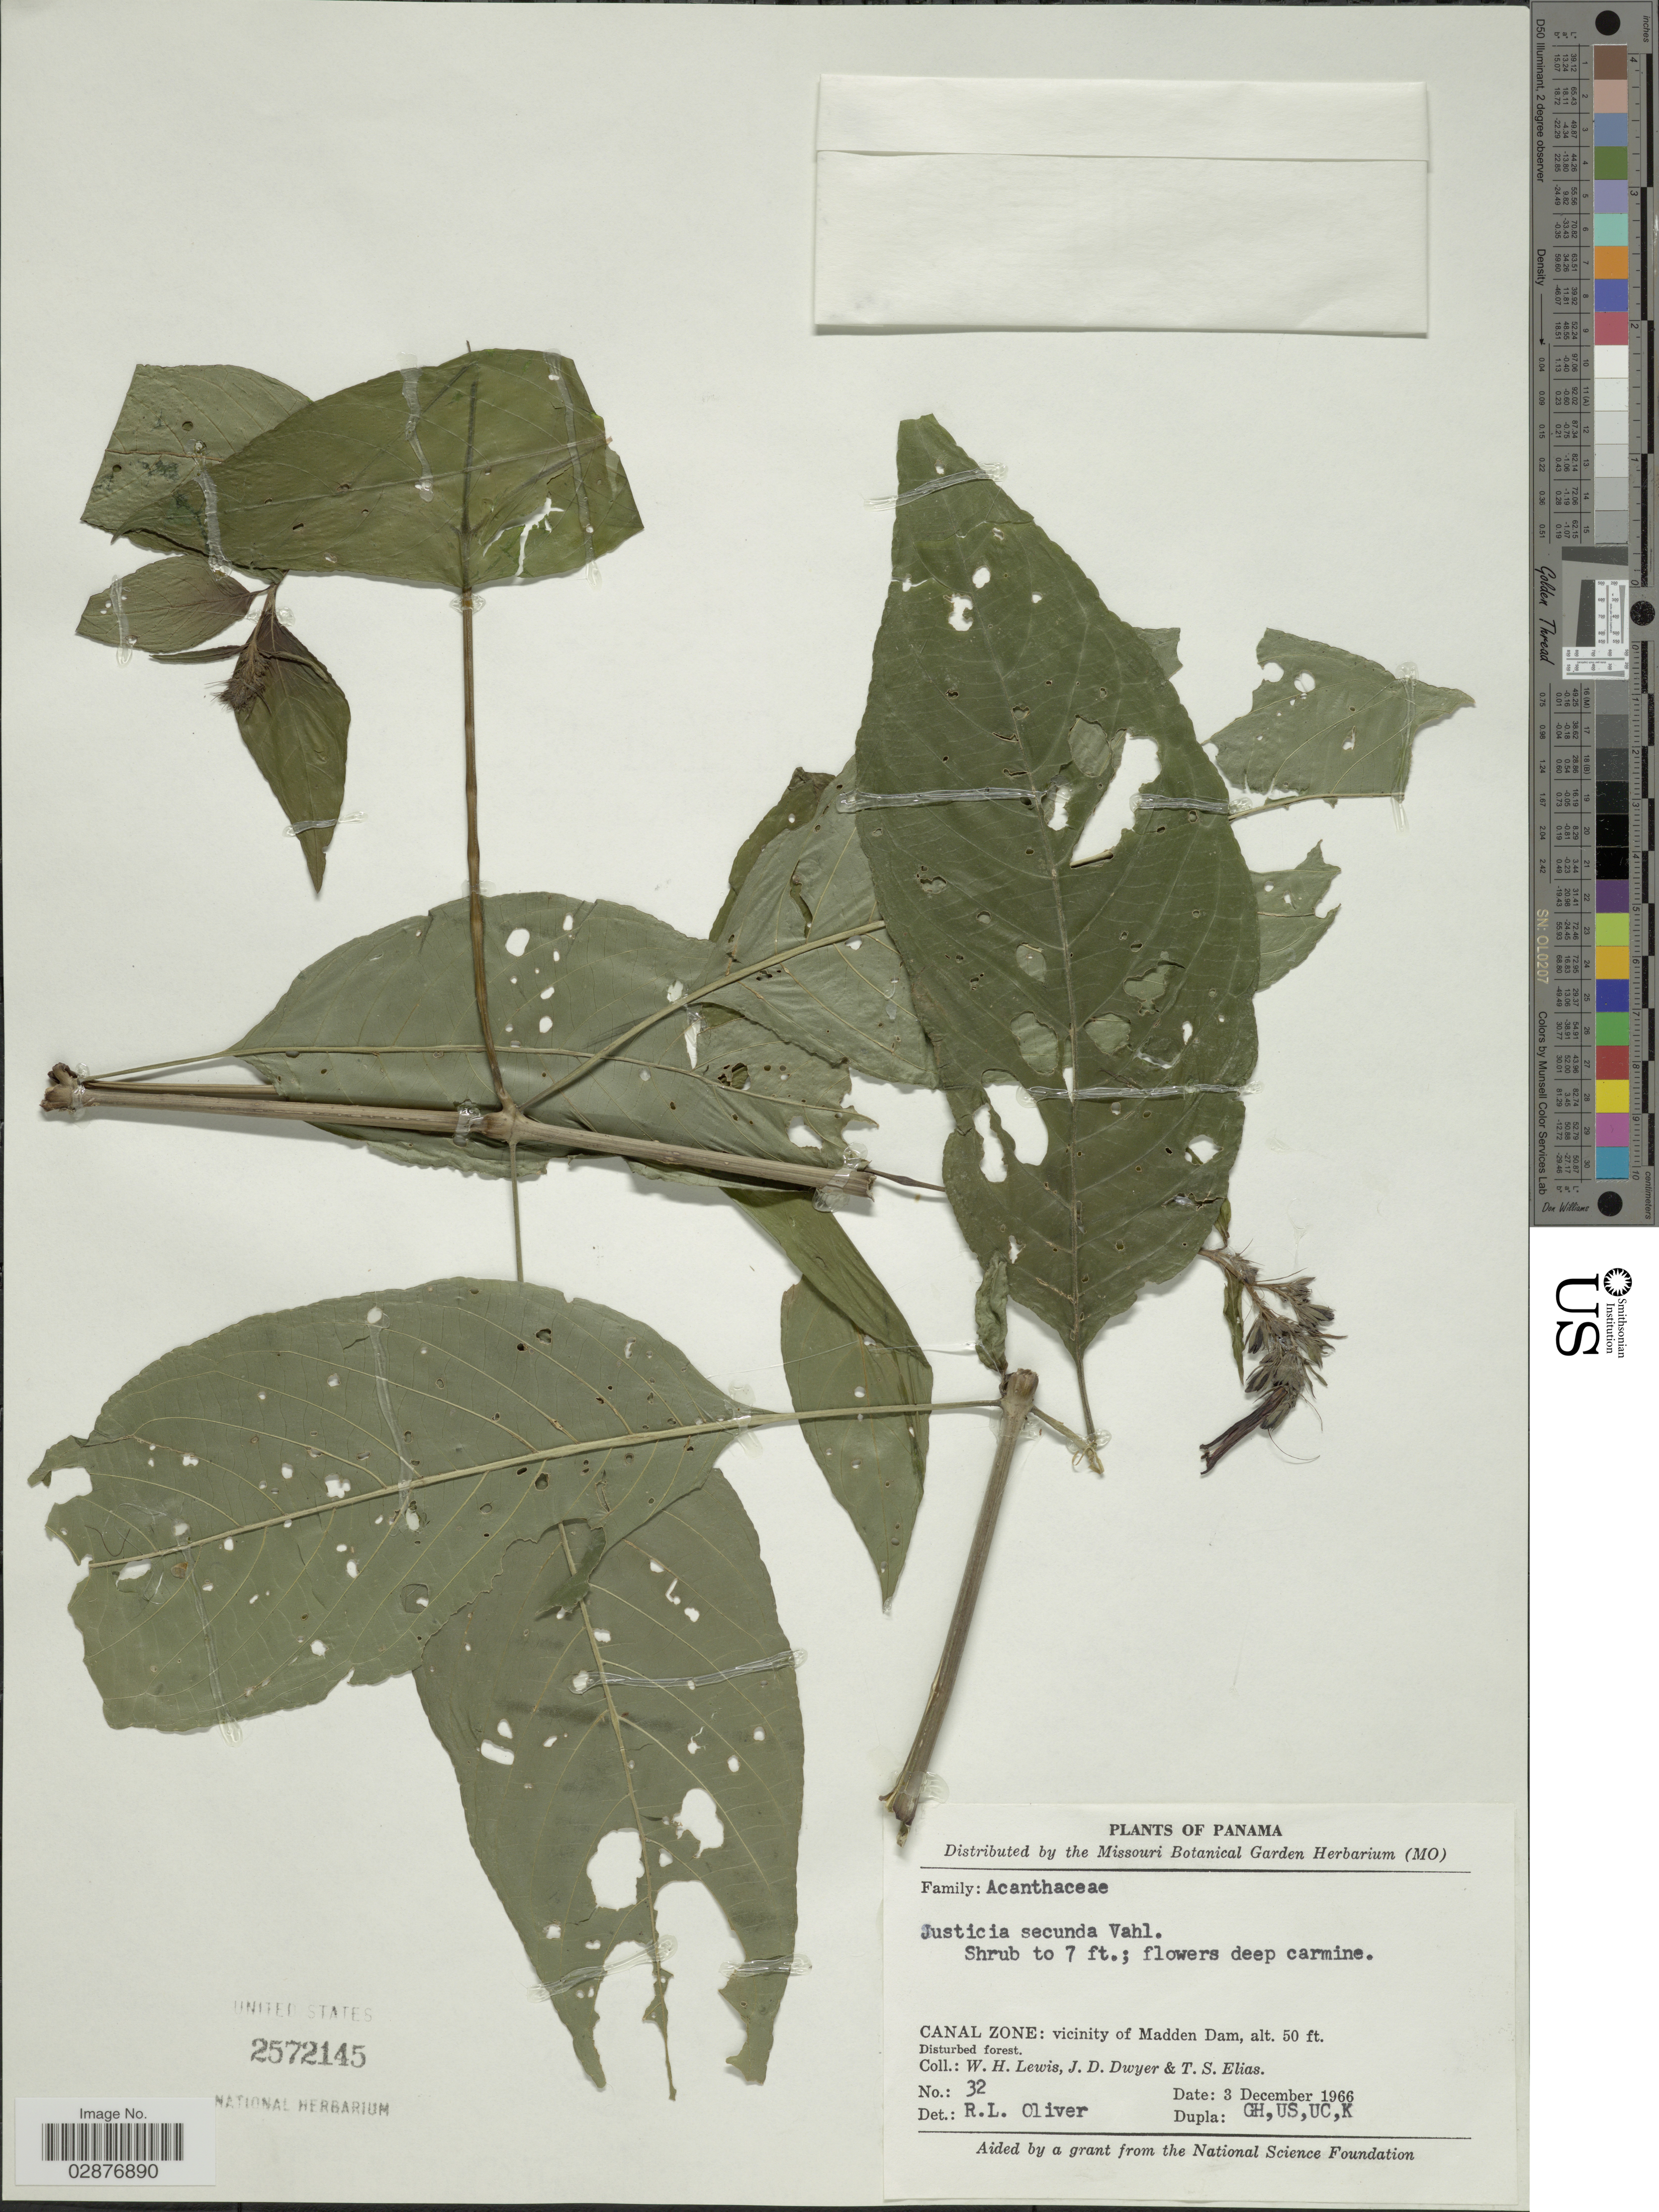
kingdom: Plantae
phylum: Tracheophyta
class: Magnoliopsida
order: Lamiales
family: Acanthaceae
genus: Justicia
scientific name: Justicia secunda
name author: Vahl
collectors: W. H. Lewis, J. D. Dwyer & T. S. Elias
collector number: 32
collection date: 1966-12-03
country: Panama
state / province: Colón / Panamá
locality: Vicinity of Madden Dam.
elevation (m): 15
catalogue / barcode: US 2572145